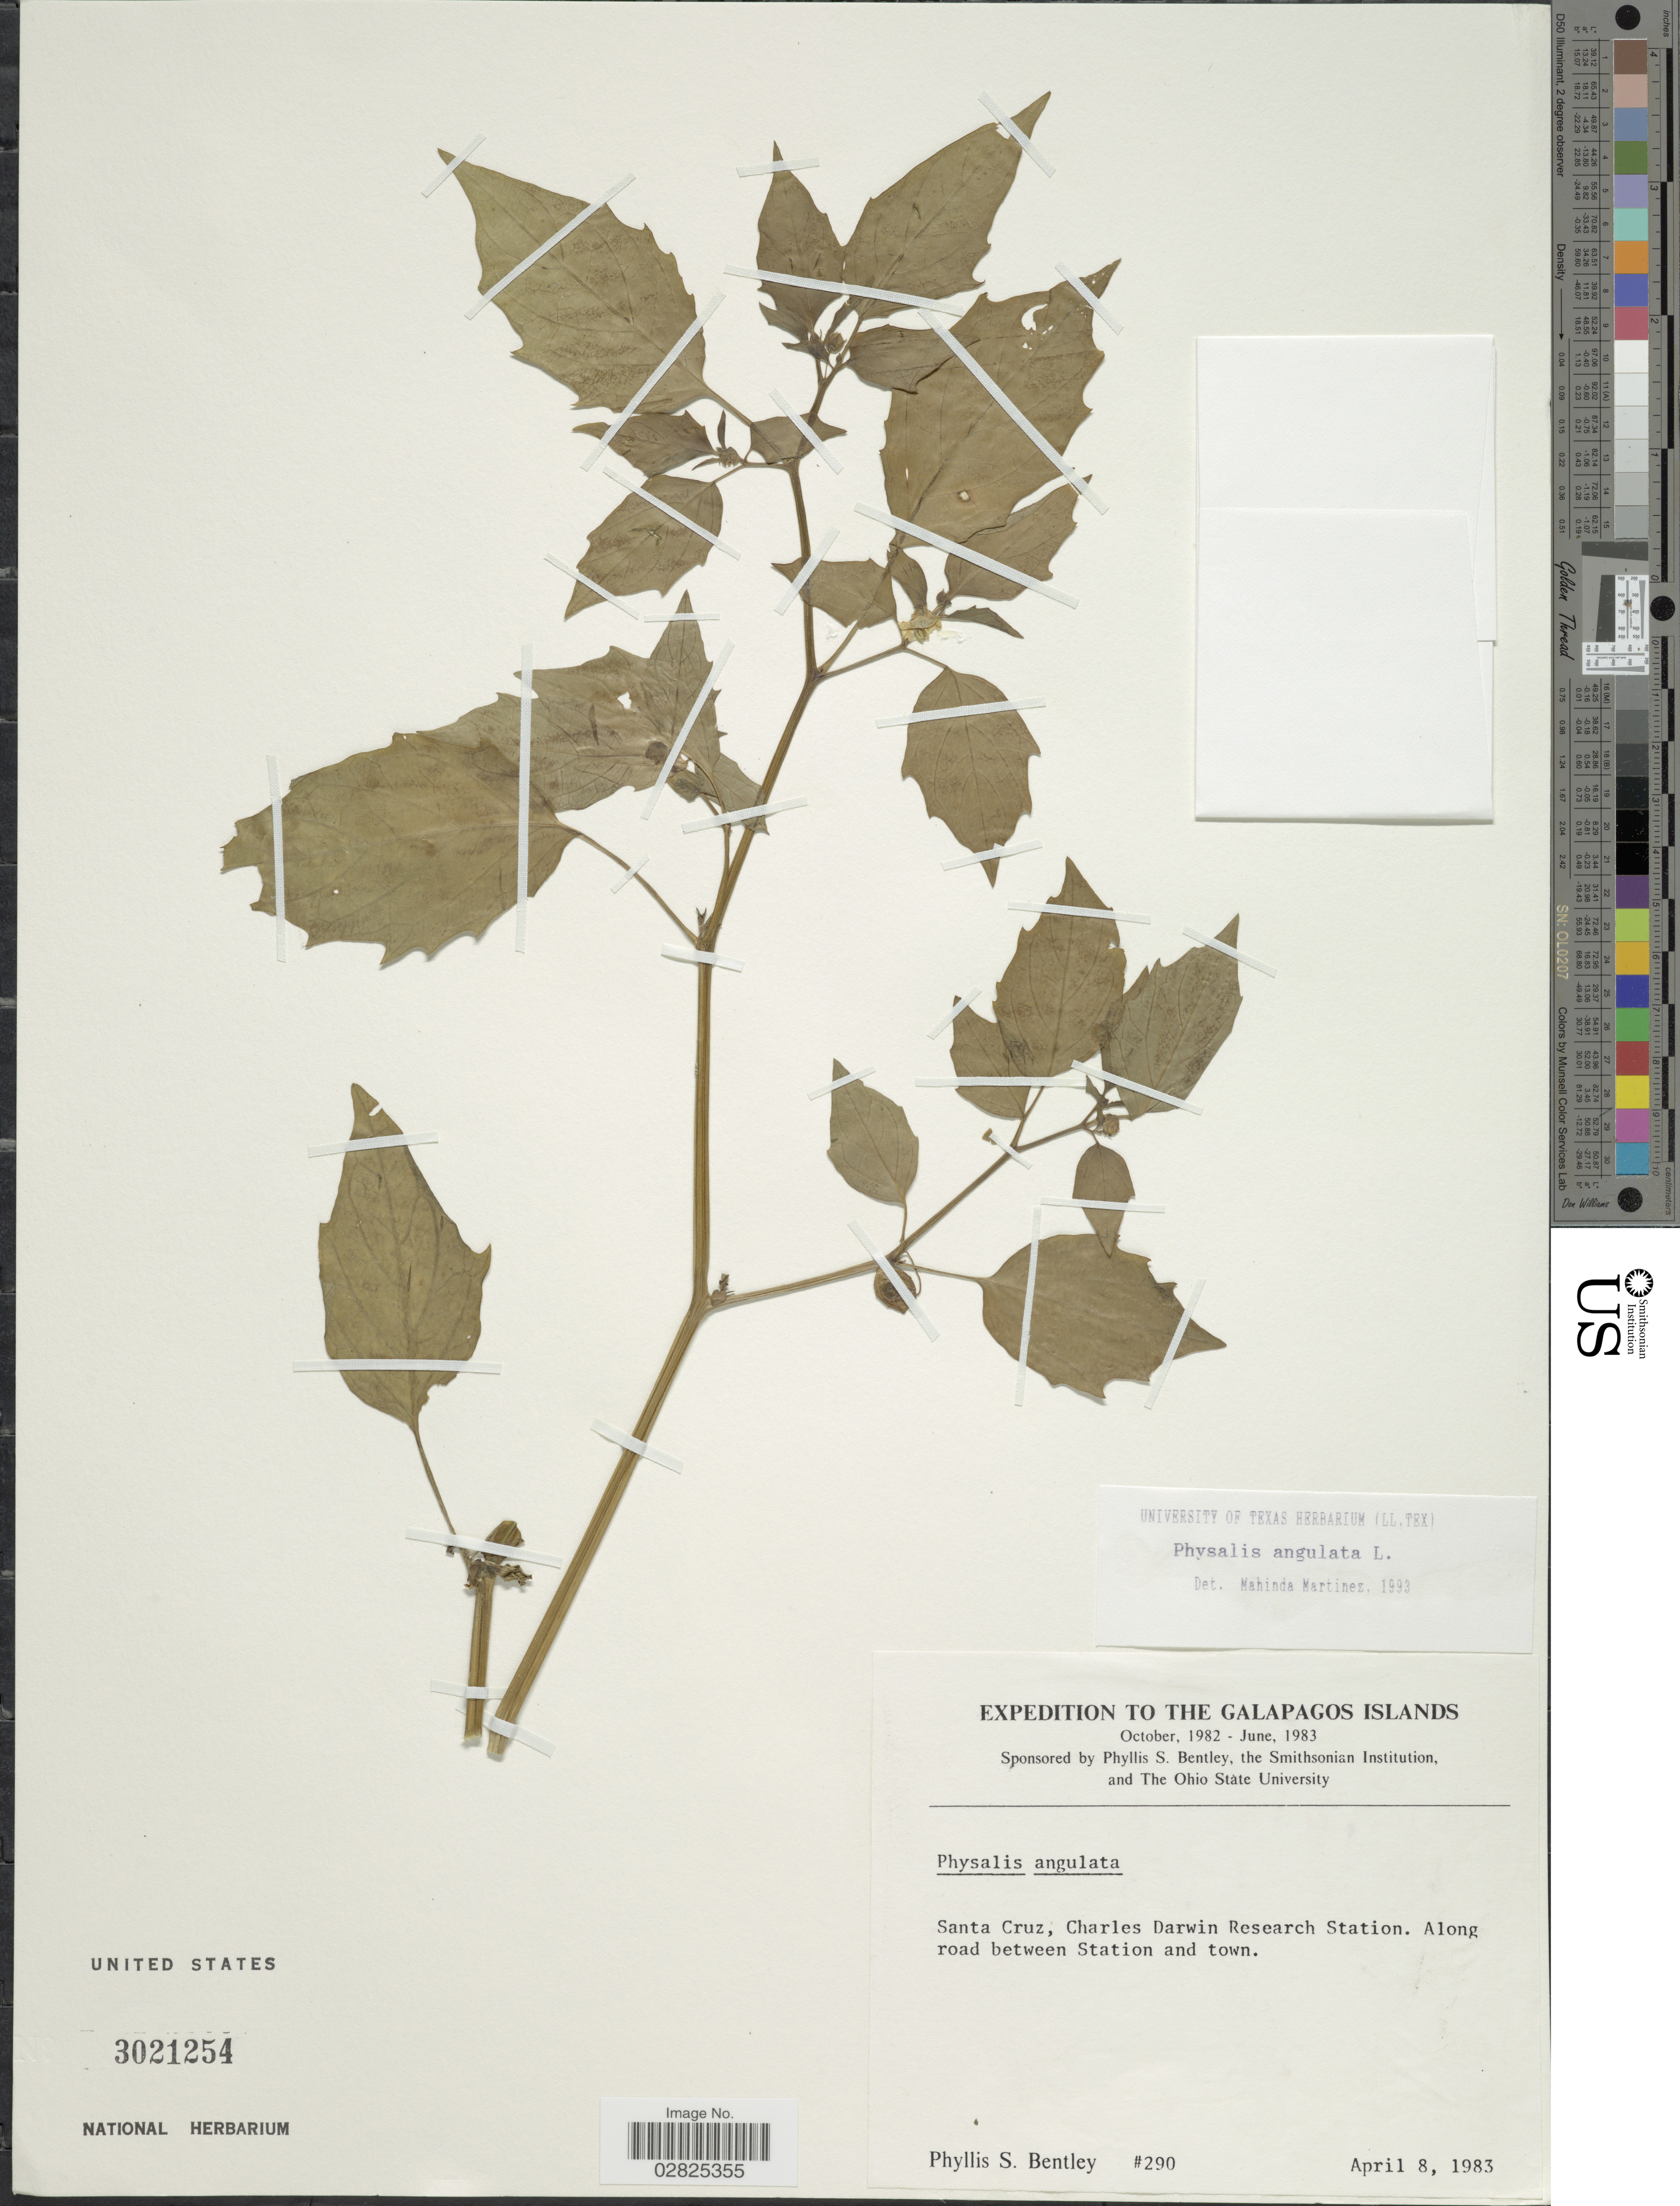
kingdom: Plantae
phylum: Tracheophyta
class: Magnoliopsida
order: Solanales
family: Solanaceae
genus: Physalis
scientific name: Physalis angulata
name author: L.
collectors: P. S. Bentley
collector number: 290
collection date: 1983-04-08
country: Ecuador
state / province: Colón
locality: The Galapagos Islands, Santa Cruz, Charles Darwin Research Station. Along road between Station and town.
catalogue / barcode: US 3021254